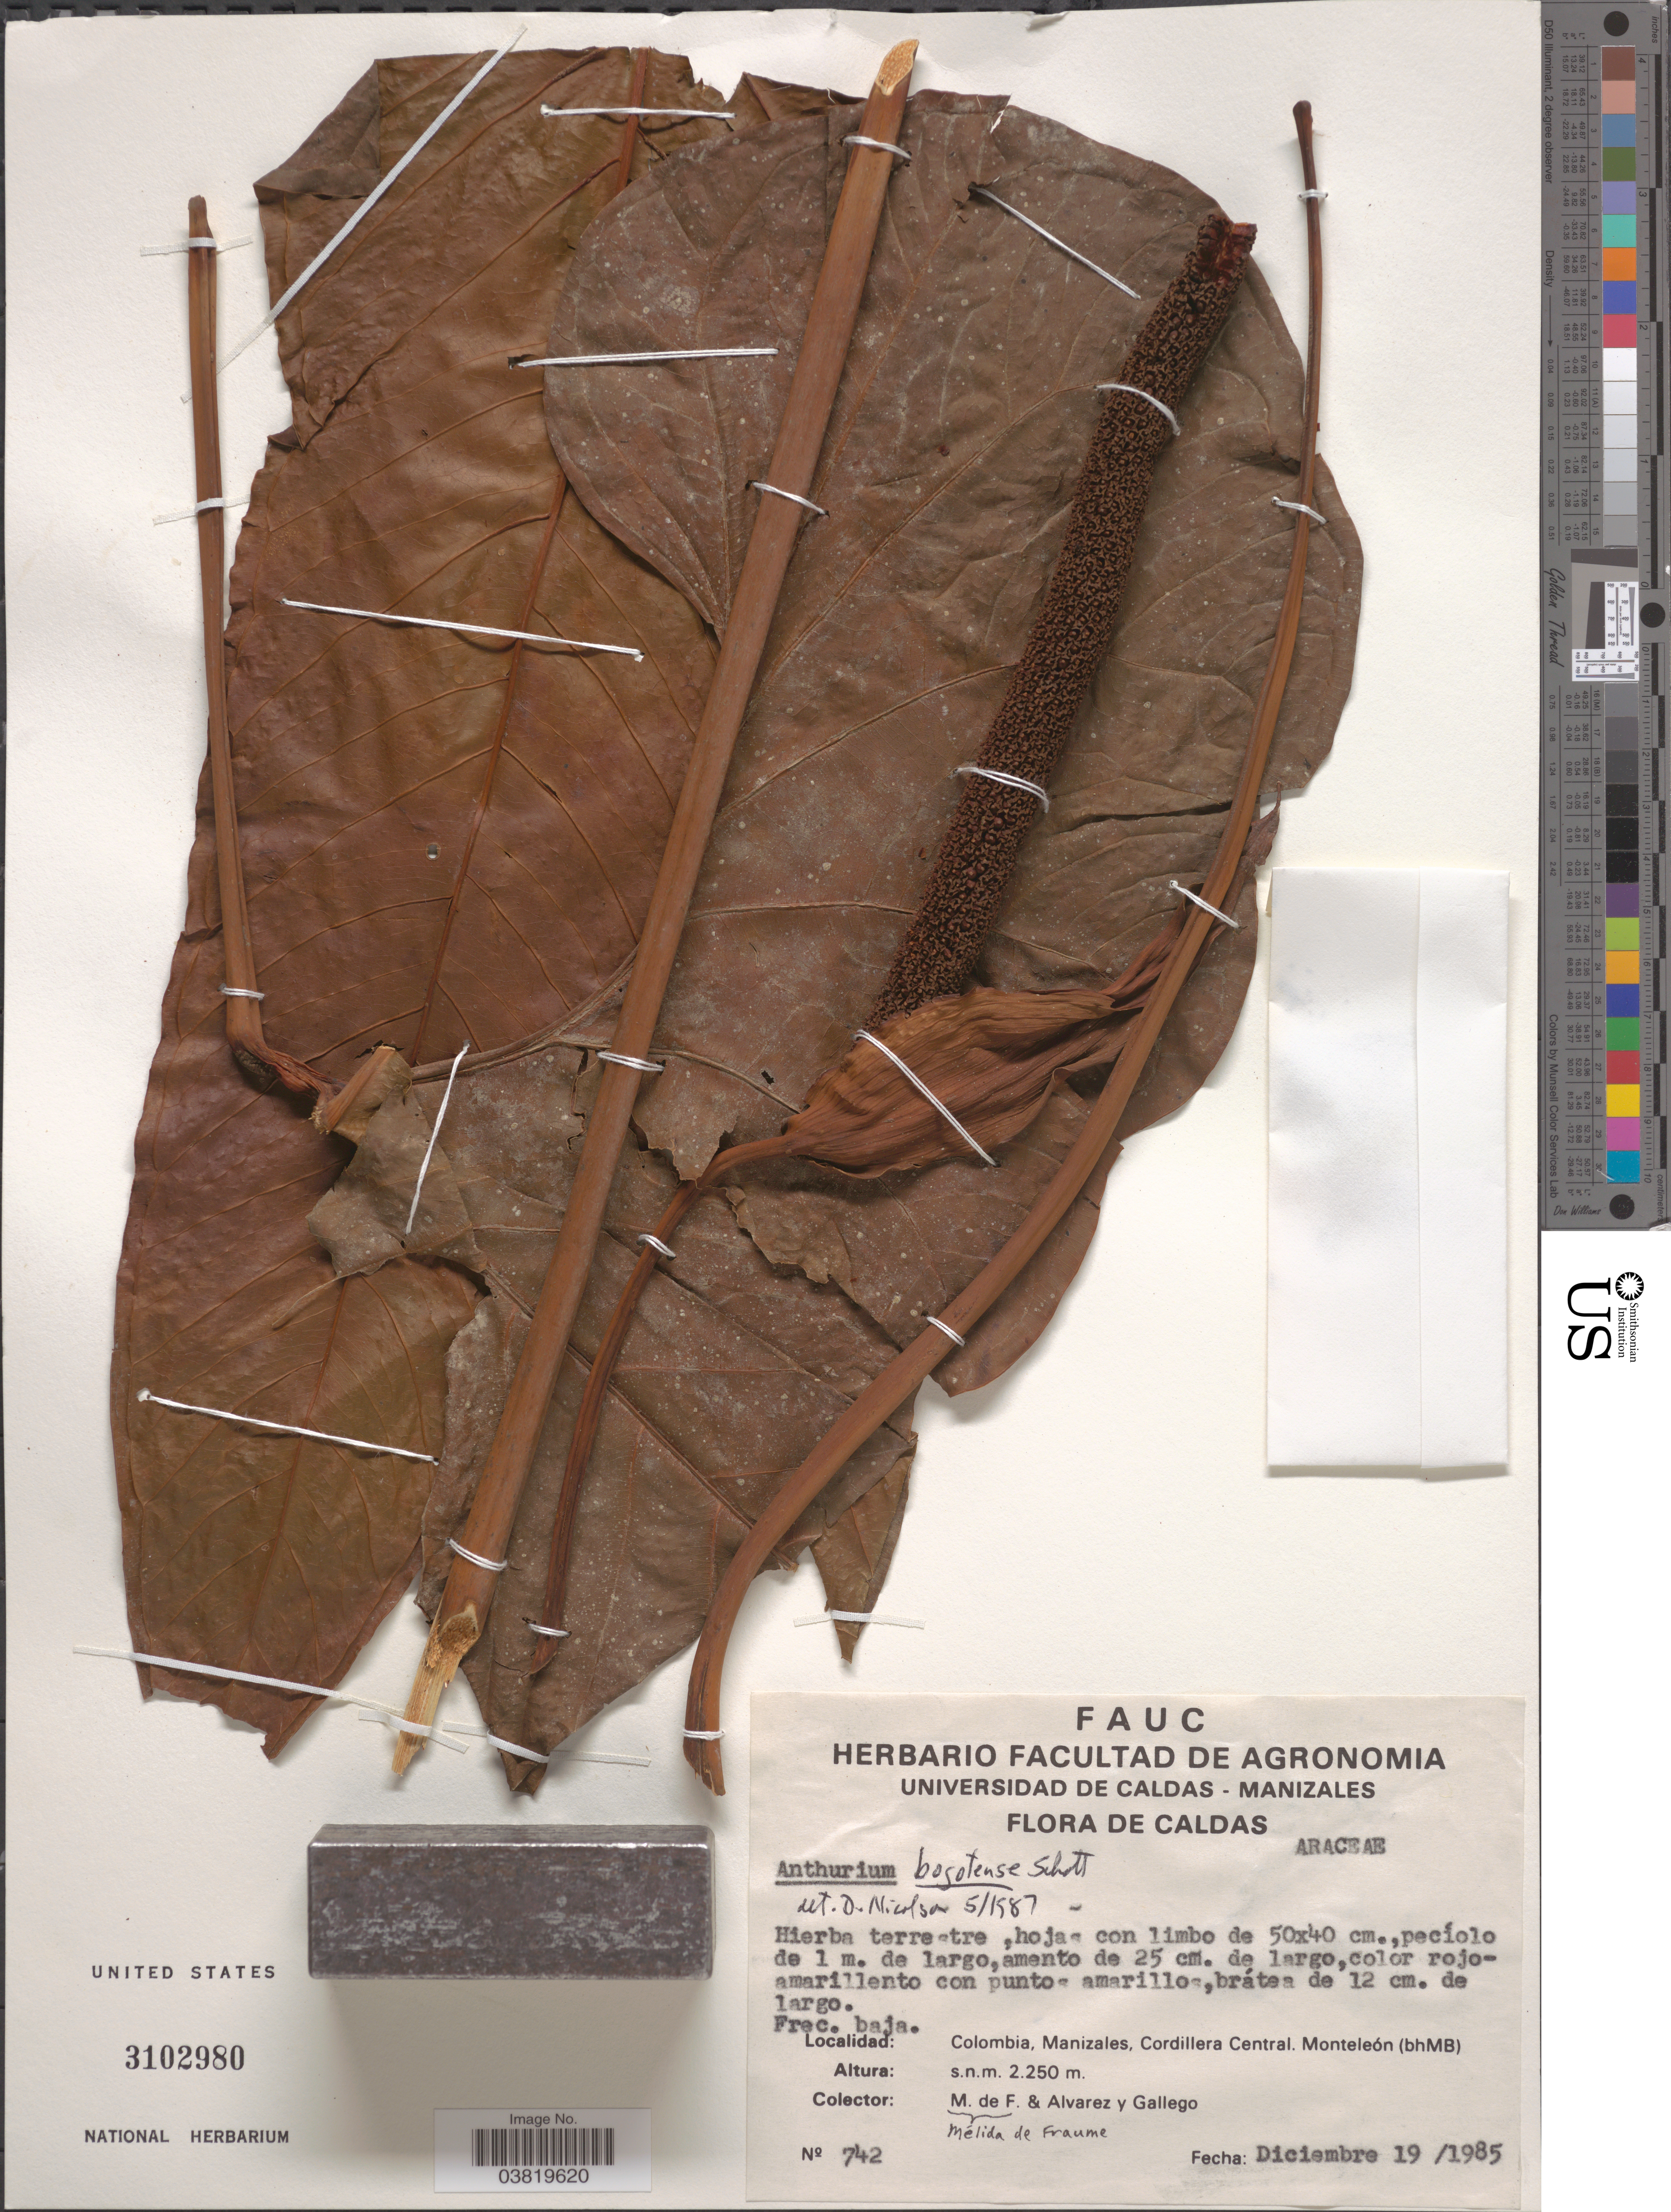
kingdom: Plantae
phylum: Tracheophyta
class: Liliopsida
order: Alismatales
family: Araceae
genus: Anthurium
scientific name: Anthurium bogotense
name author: Schott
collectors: M. Fraume & A. y Gallego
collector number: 742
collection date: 1985-12-19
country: Colombia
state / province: Caldas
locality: Manizales, Cordillera Central. Monteleón (bhMB).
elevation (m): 2250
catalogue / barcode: US 3102980